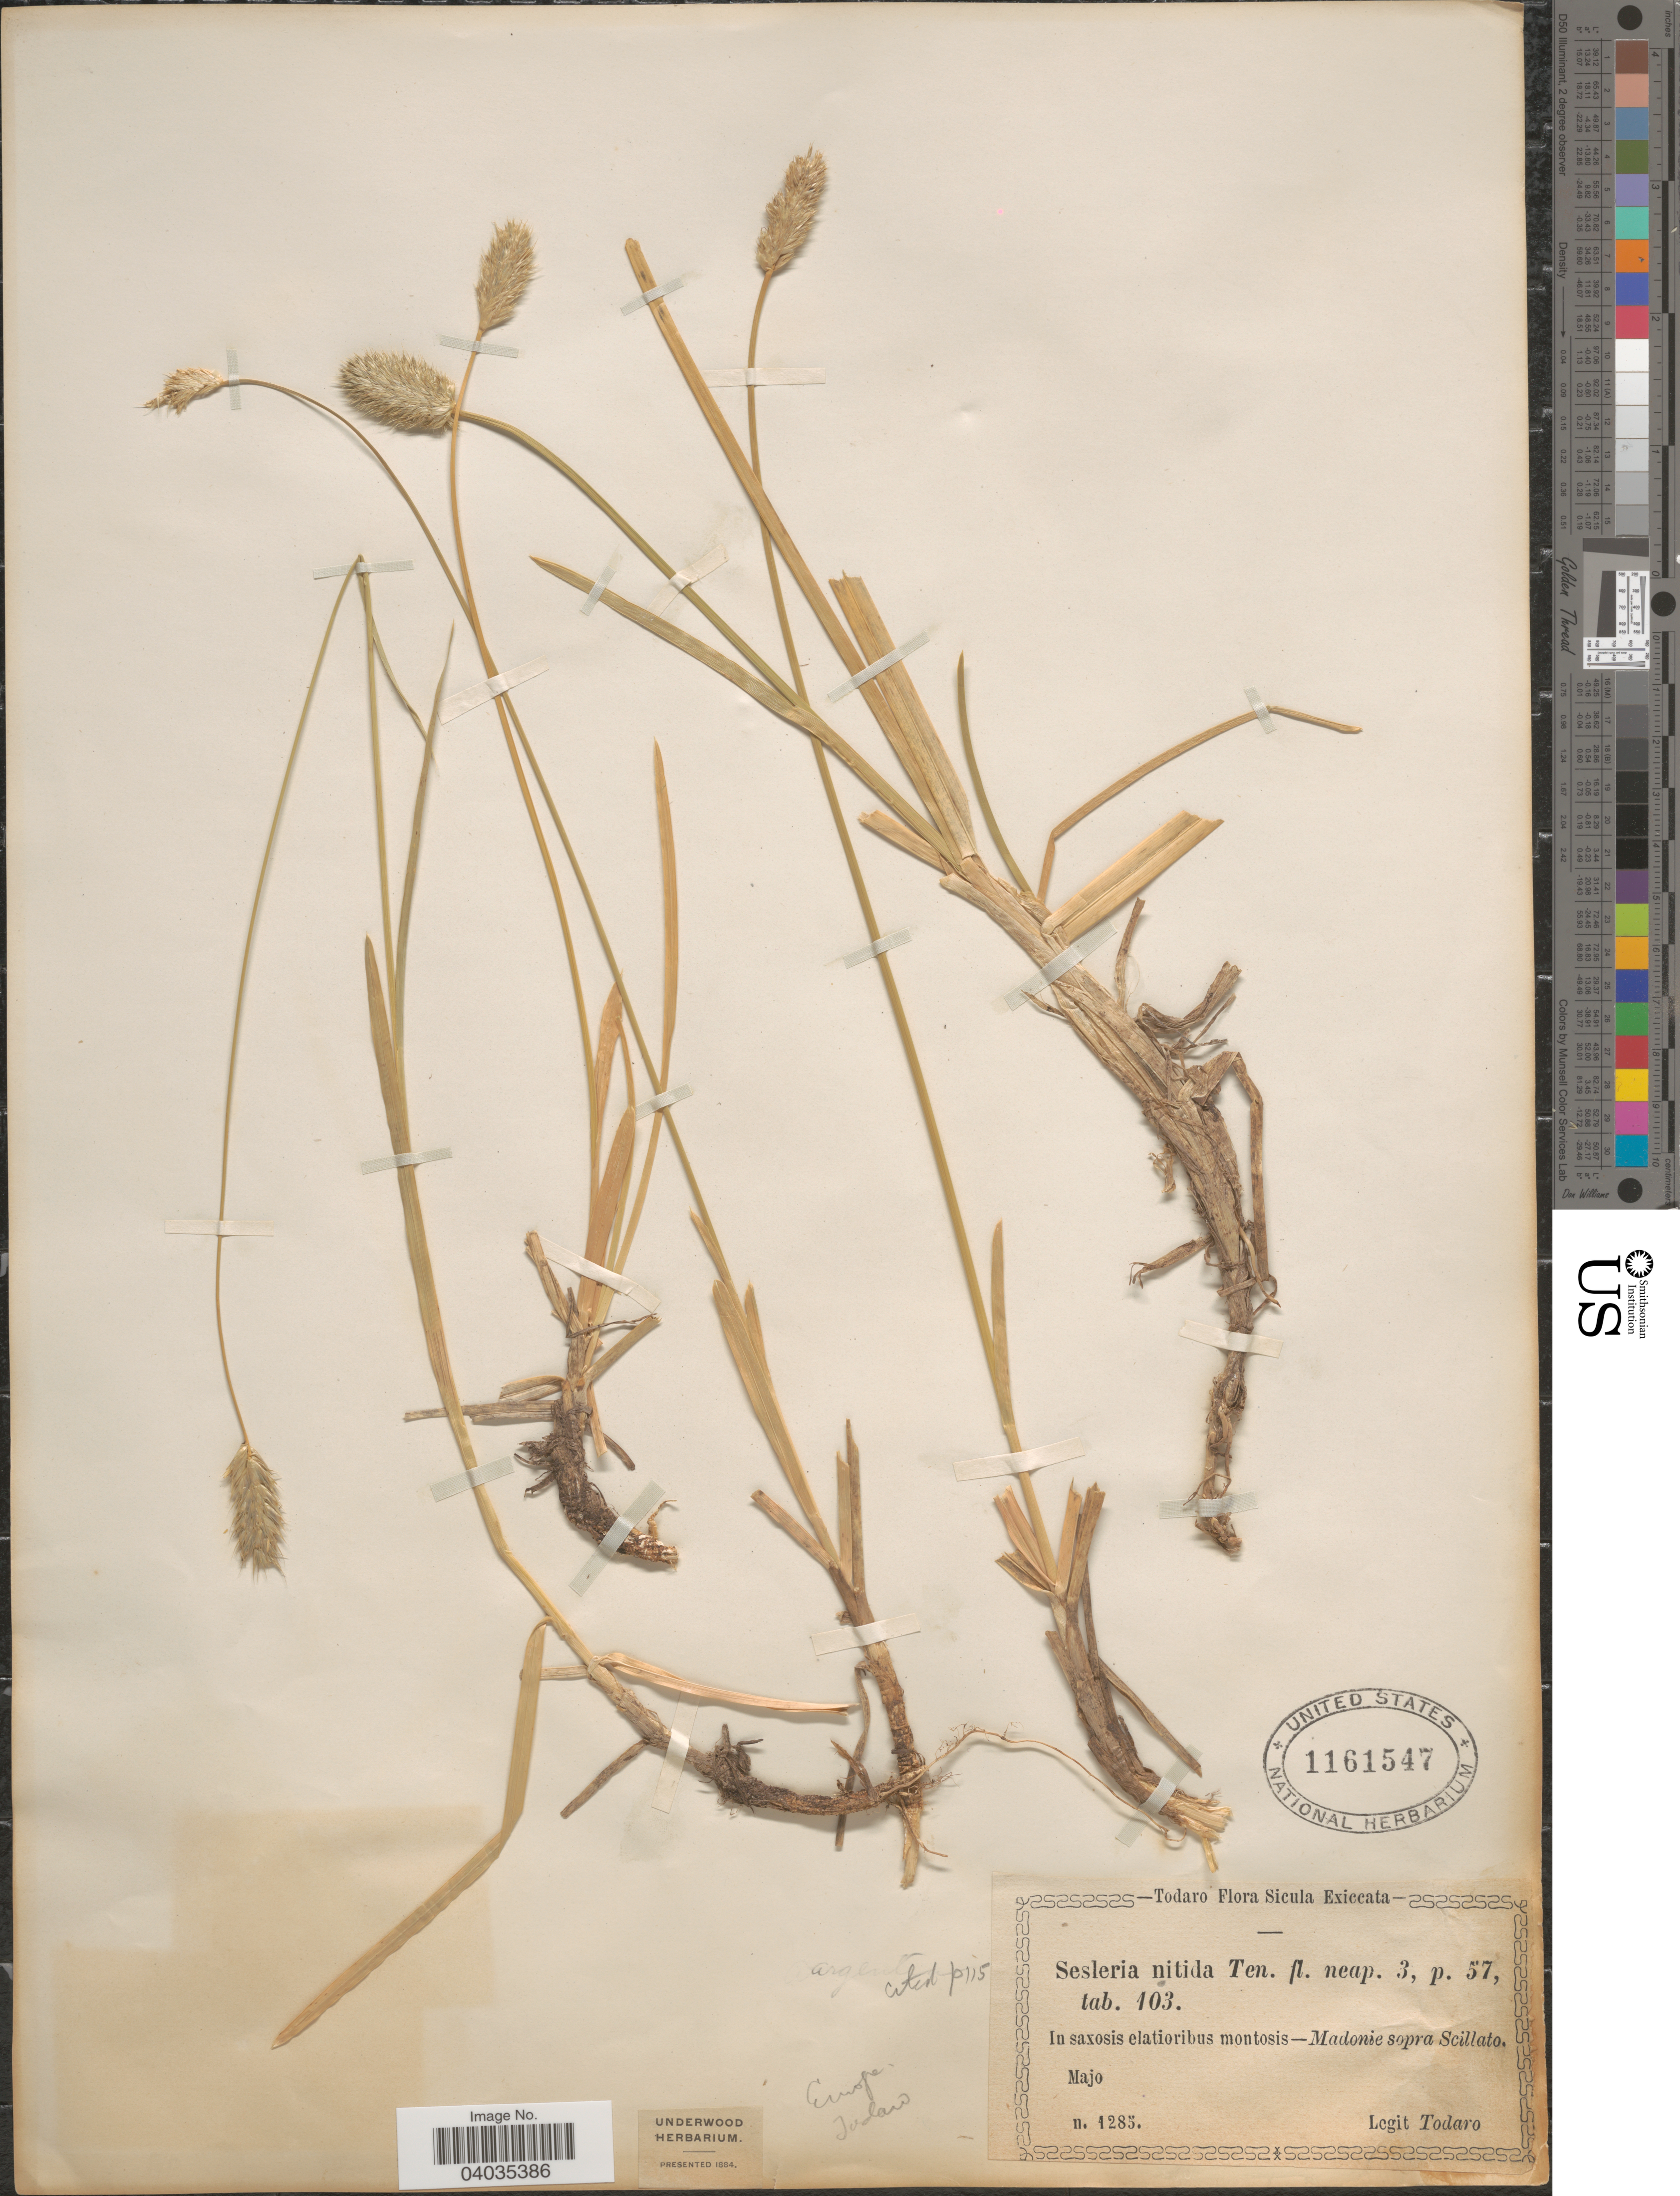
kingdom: Plantae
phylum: Tracheophyta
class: Liliopsida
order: Poales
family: Poaceae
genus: Sesleria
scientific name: Sesleria nitida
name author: Ten.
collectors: Todaro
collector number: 1285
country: Italy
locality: Sicula. In saxosis elatioribus montosis - Madonie sopra Scillato.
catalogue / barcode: US 1161547